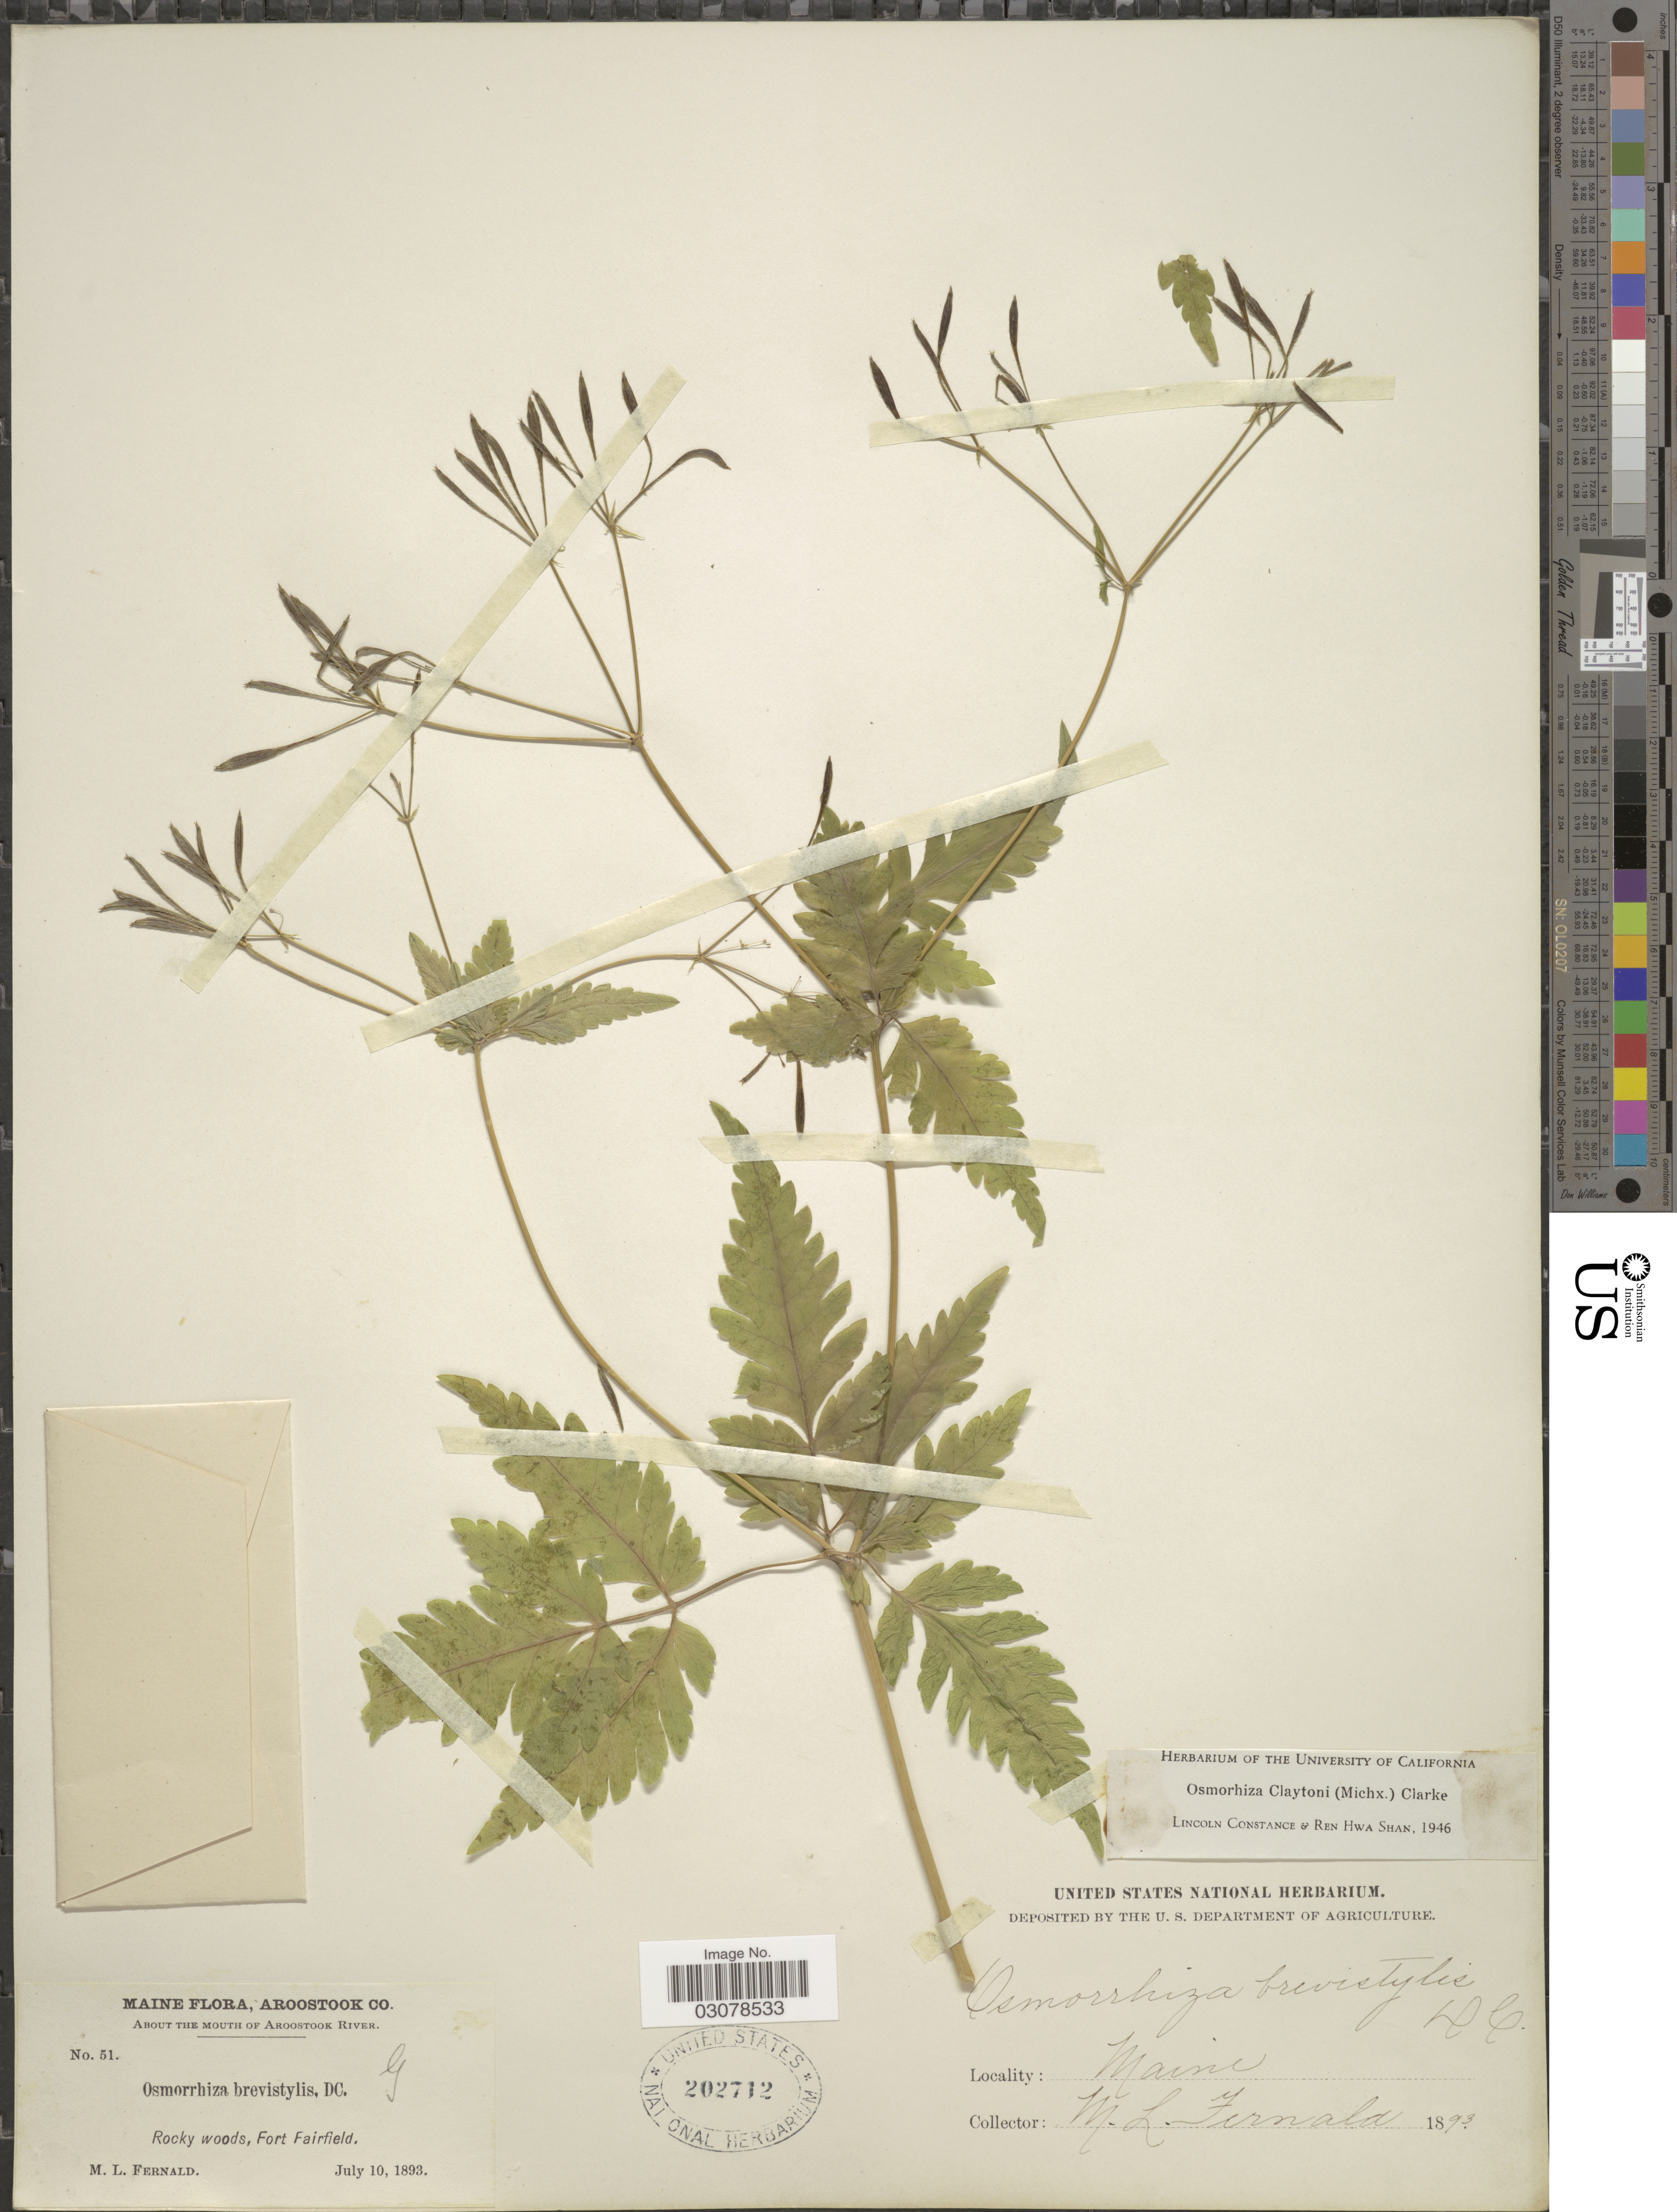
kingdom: Plantae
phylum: Tracheophyta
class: Magnoliopsida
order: Apiales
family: Apiaceae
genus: Osmorhiza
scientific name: Osmorhiza claytonii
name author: (Michx.) C.B. Clarke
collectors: M. L. Fernald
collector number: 51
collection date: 1893-07-10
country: United States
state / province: Maine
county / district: Aroostook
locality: Rocky woods, Fort Fairfield.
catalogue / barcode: US 202712